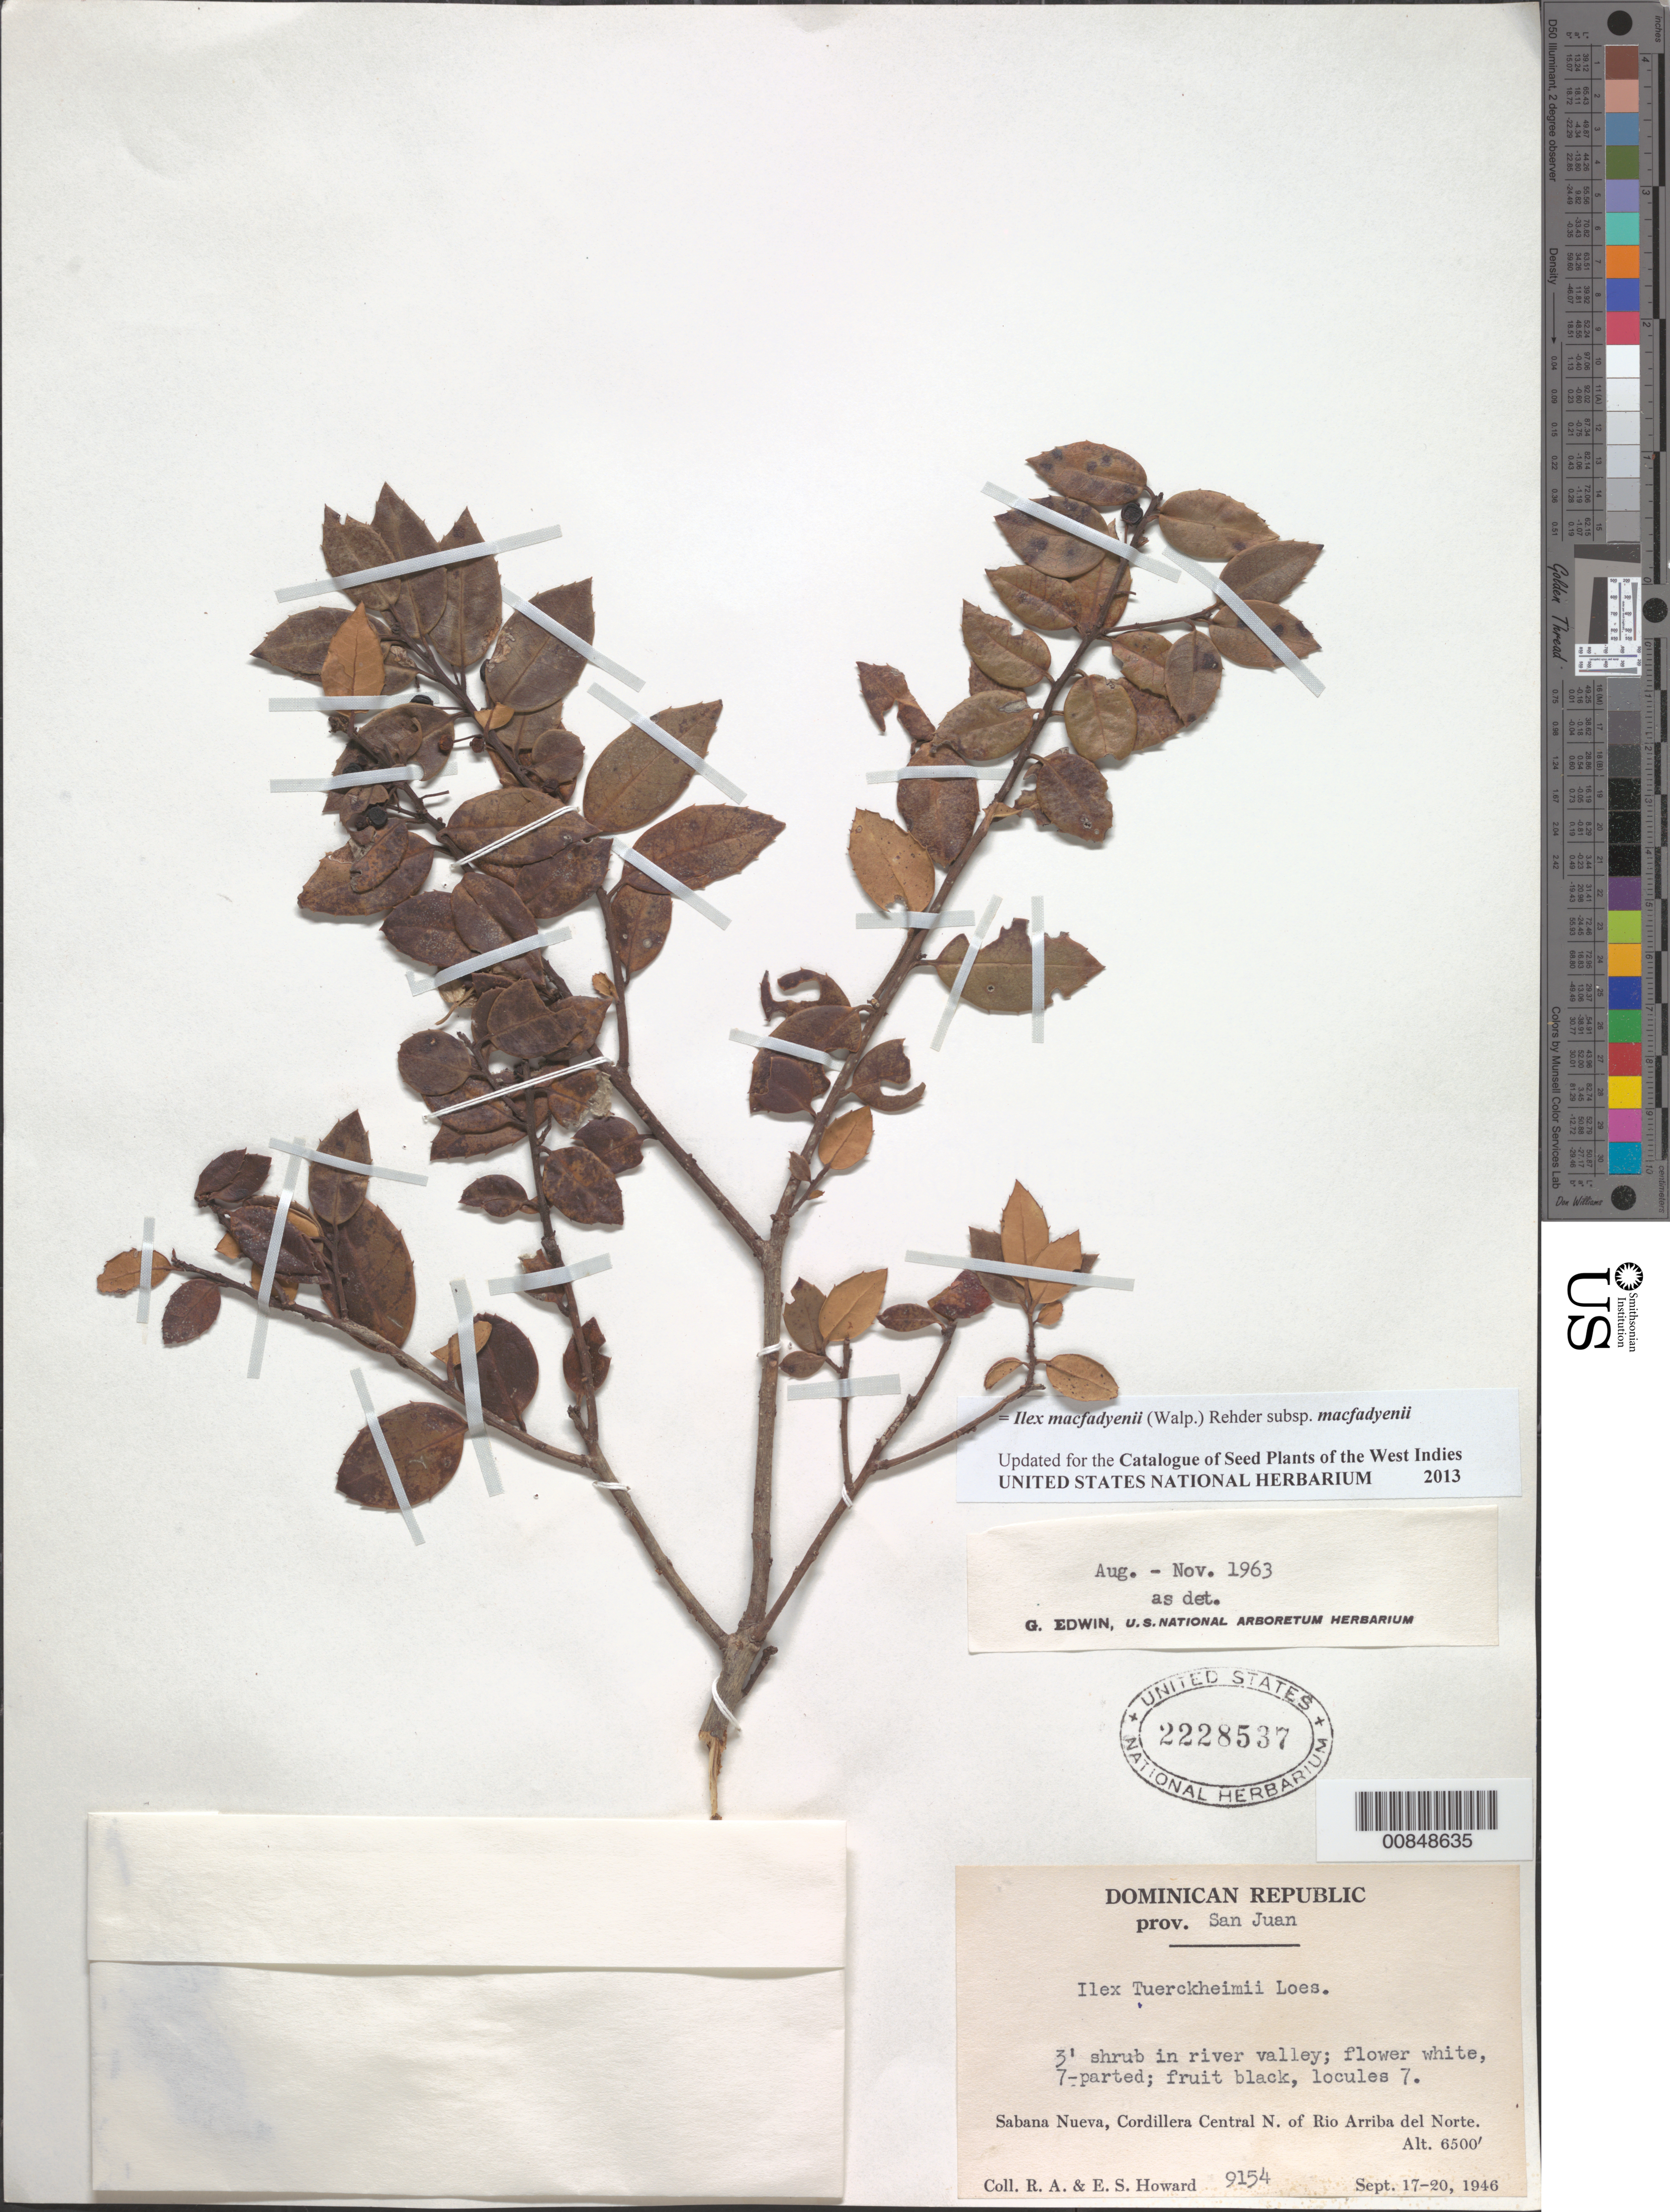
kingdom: Plantae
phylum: Tracheophyta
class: Magnoliopsida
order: Aquifoliales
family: Aquifoliaceae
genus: Ilex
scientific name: Ilex macfadyenii subsp. macfadyenii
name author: (Walp.) Rehder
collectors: R. A. Howard & E. S. Howard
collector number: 9154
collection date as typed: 17 Sep 1946 to 20 Sep 1946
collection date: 1946-09-17/1946-09-20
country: Dominican Republic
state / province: San Juan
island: Hispaniola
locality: Sabana Nueva, Cordillera Central N. of Rio Arriba del Norte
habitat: In river valley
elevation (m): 1981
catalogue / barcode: US 2228537